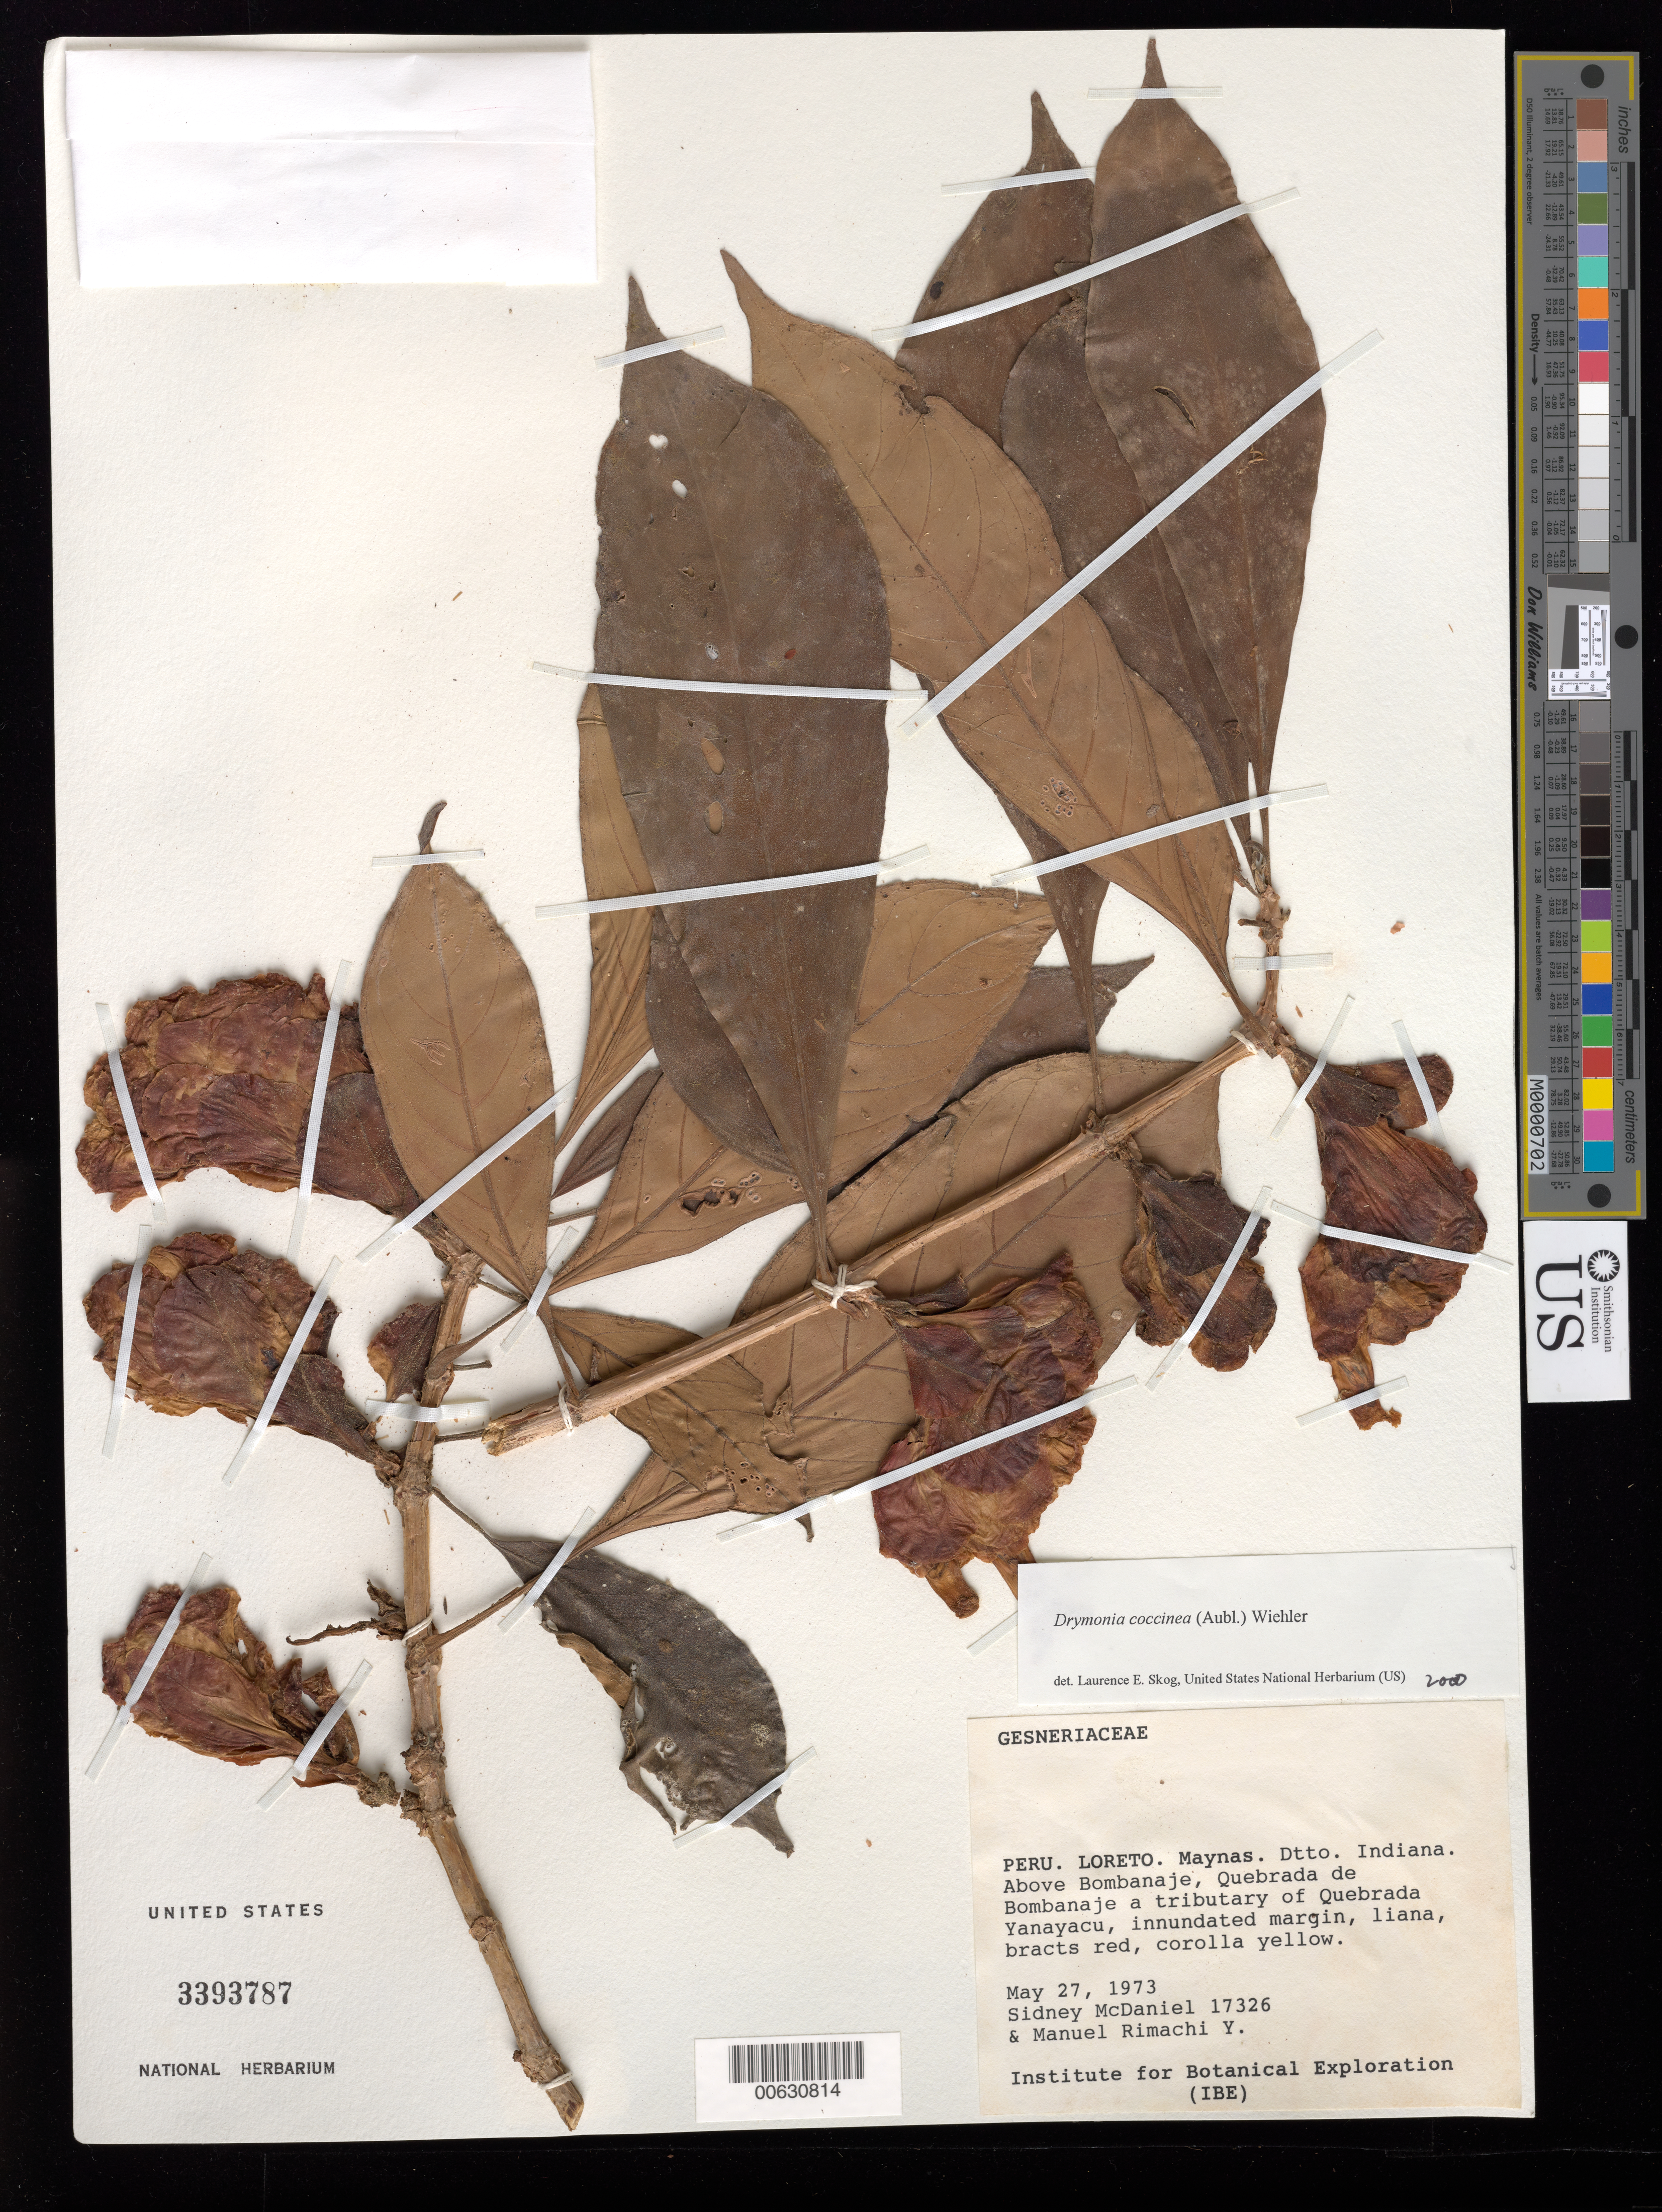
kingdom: Plantae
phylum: Tracheophyta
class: Magnoliopsida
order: Lamiales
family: Gesneriaceae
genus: Drymonia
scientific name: Drymonia coccinea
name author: (Aubl.) Wiehler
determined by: Skog, Laurence E.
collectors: S. McDaniel & M. Rimachi Y.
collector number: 17326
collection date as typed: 27 May 1973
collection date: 1973-05-27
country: Peru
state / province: Loreto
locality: Maynas, Dtto. Indiana, Bombanaje a tributary of Quebrada Yanayacu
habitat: Inundated margin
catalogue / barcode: US 3393787